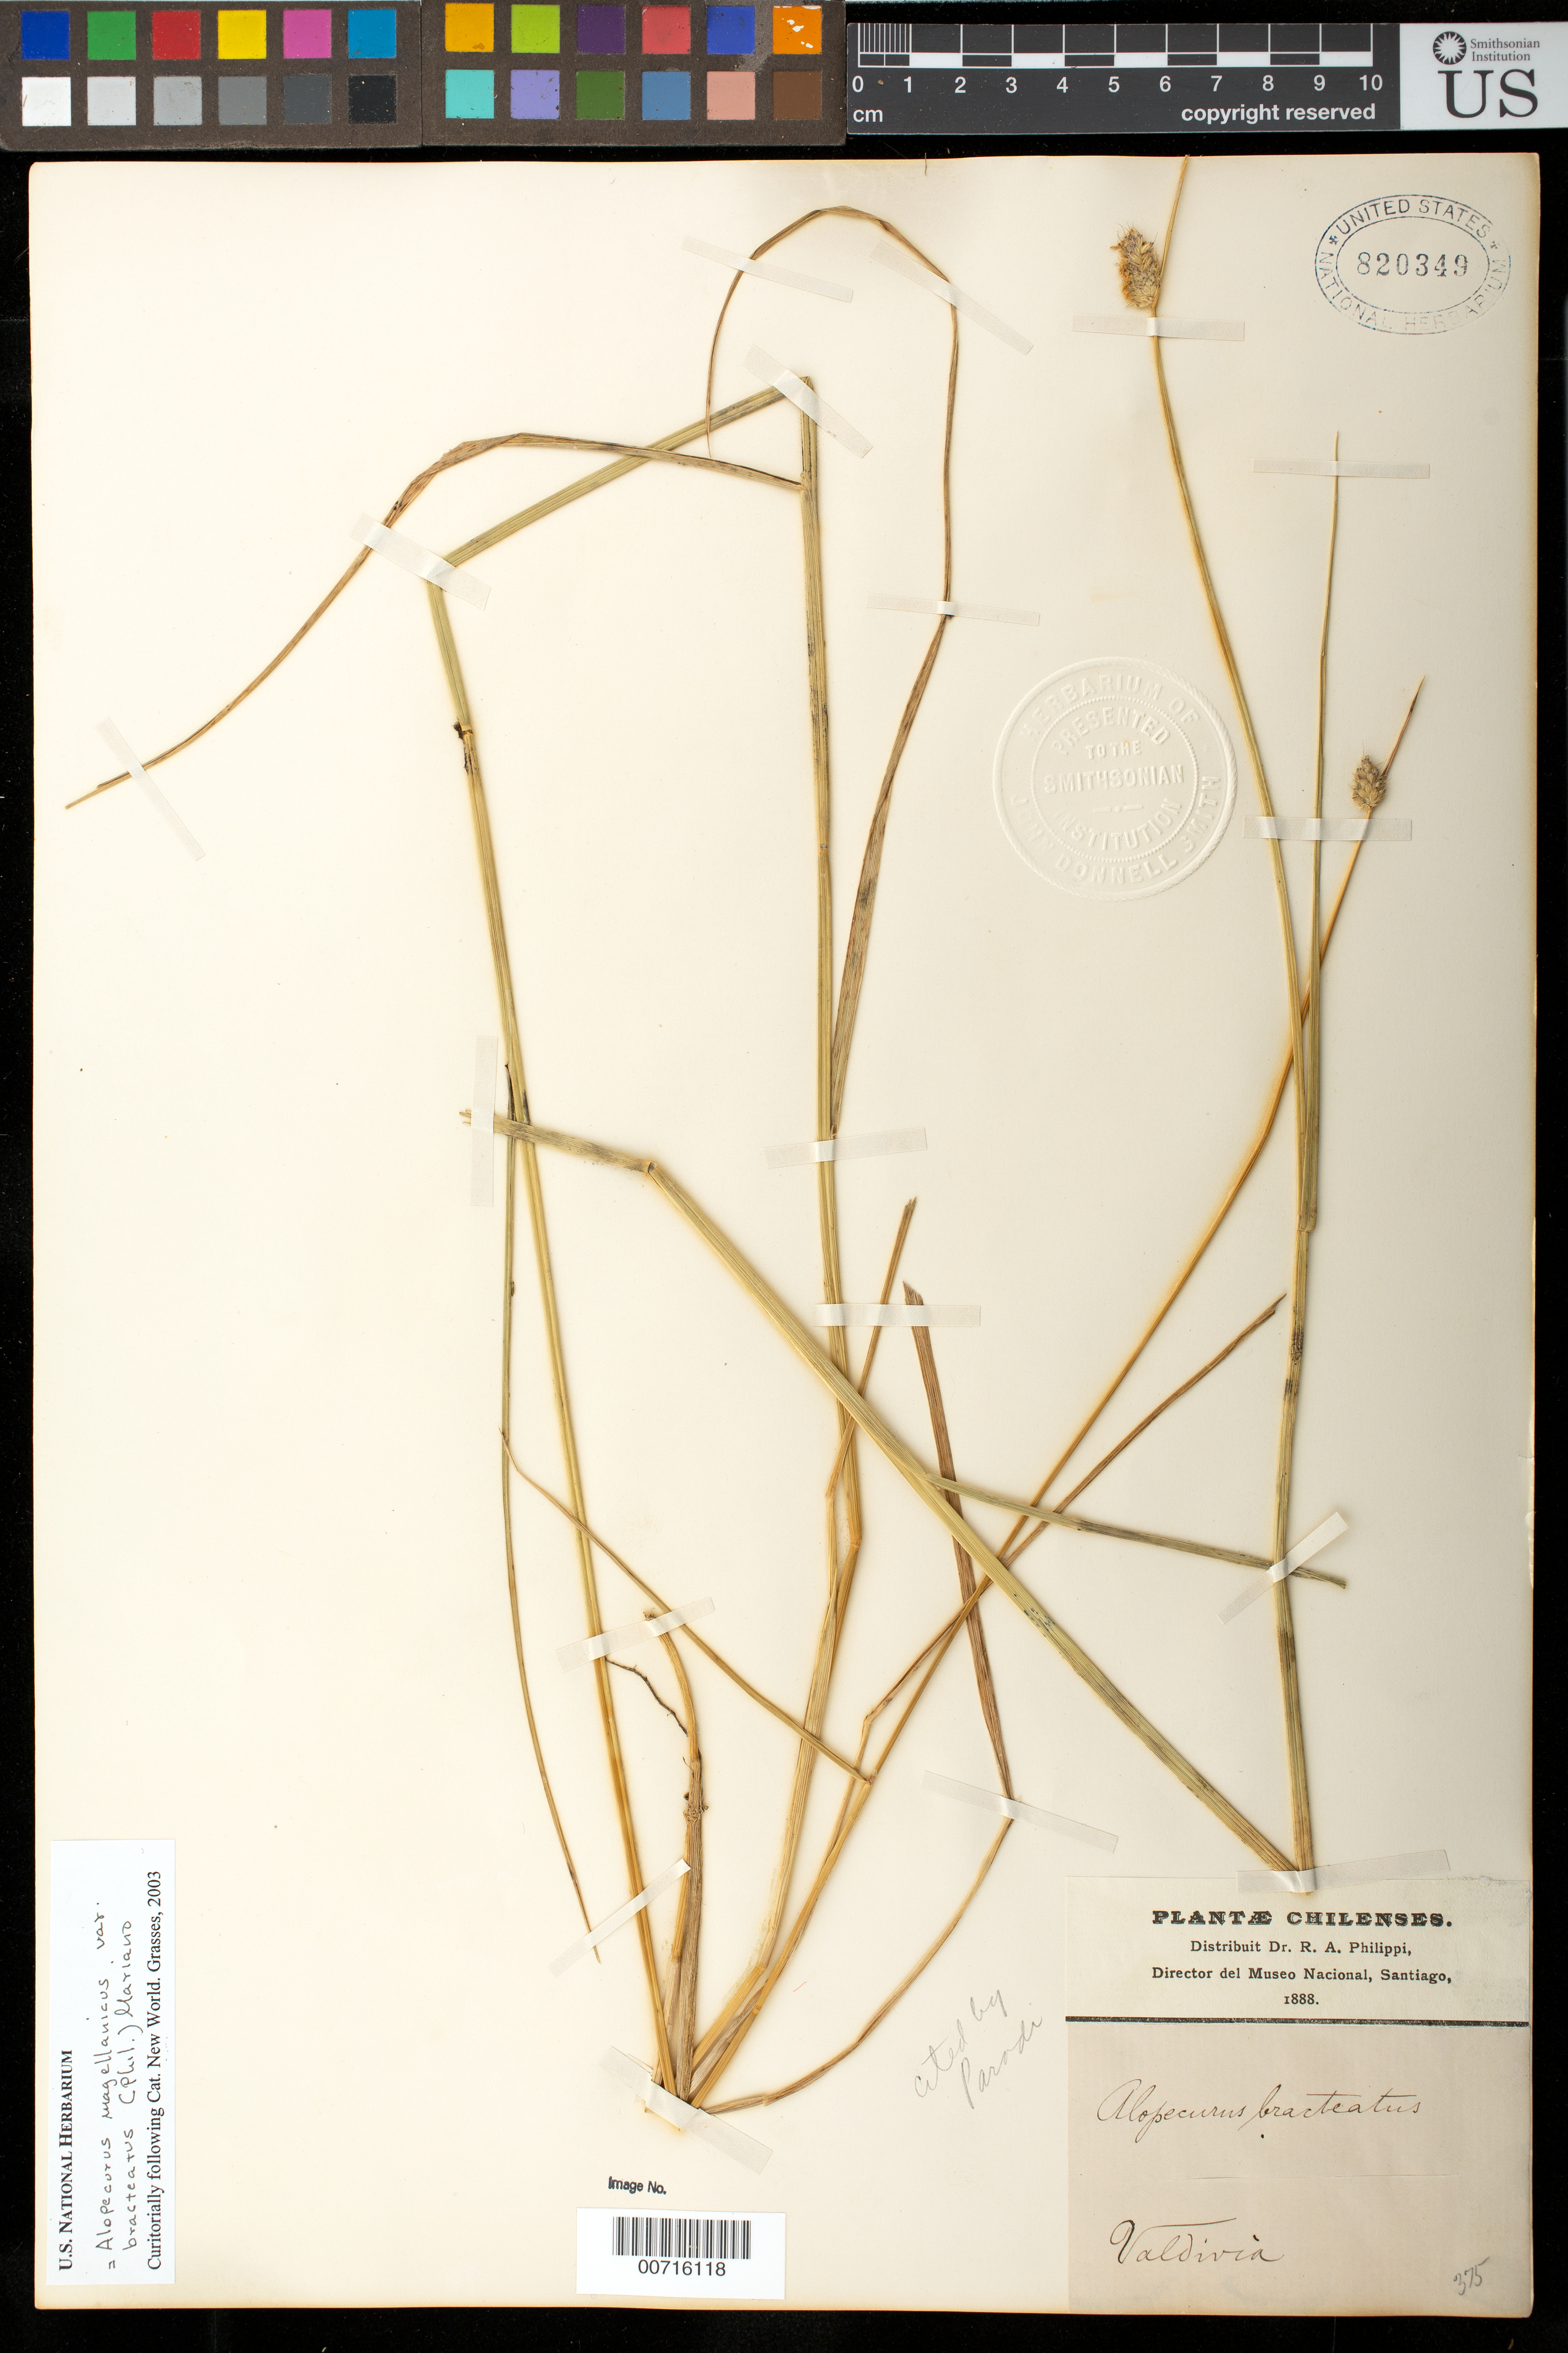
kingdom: Plantae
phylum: Tracheophyta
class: Liliopsida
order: Poales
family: Poaceae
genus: Alopecurus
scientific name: Alopecurus bracteatus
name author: Phil.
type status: Isosyntype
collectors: R. A. Philippi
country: Chile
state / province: Los Ríos (XIV)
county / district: Valdivia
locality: Valdivia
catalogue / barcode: US 820349